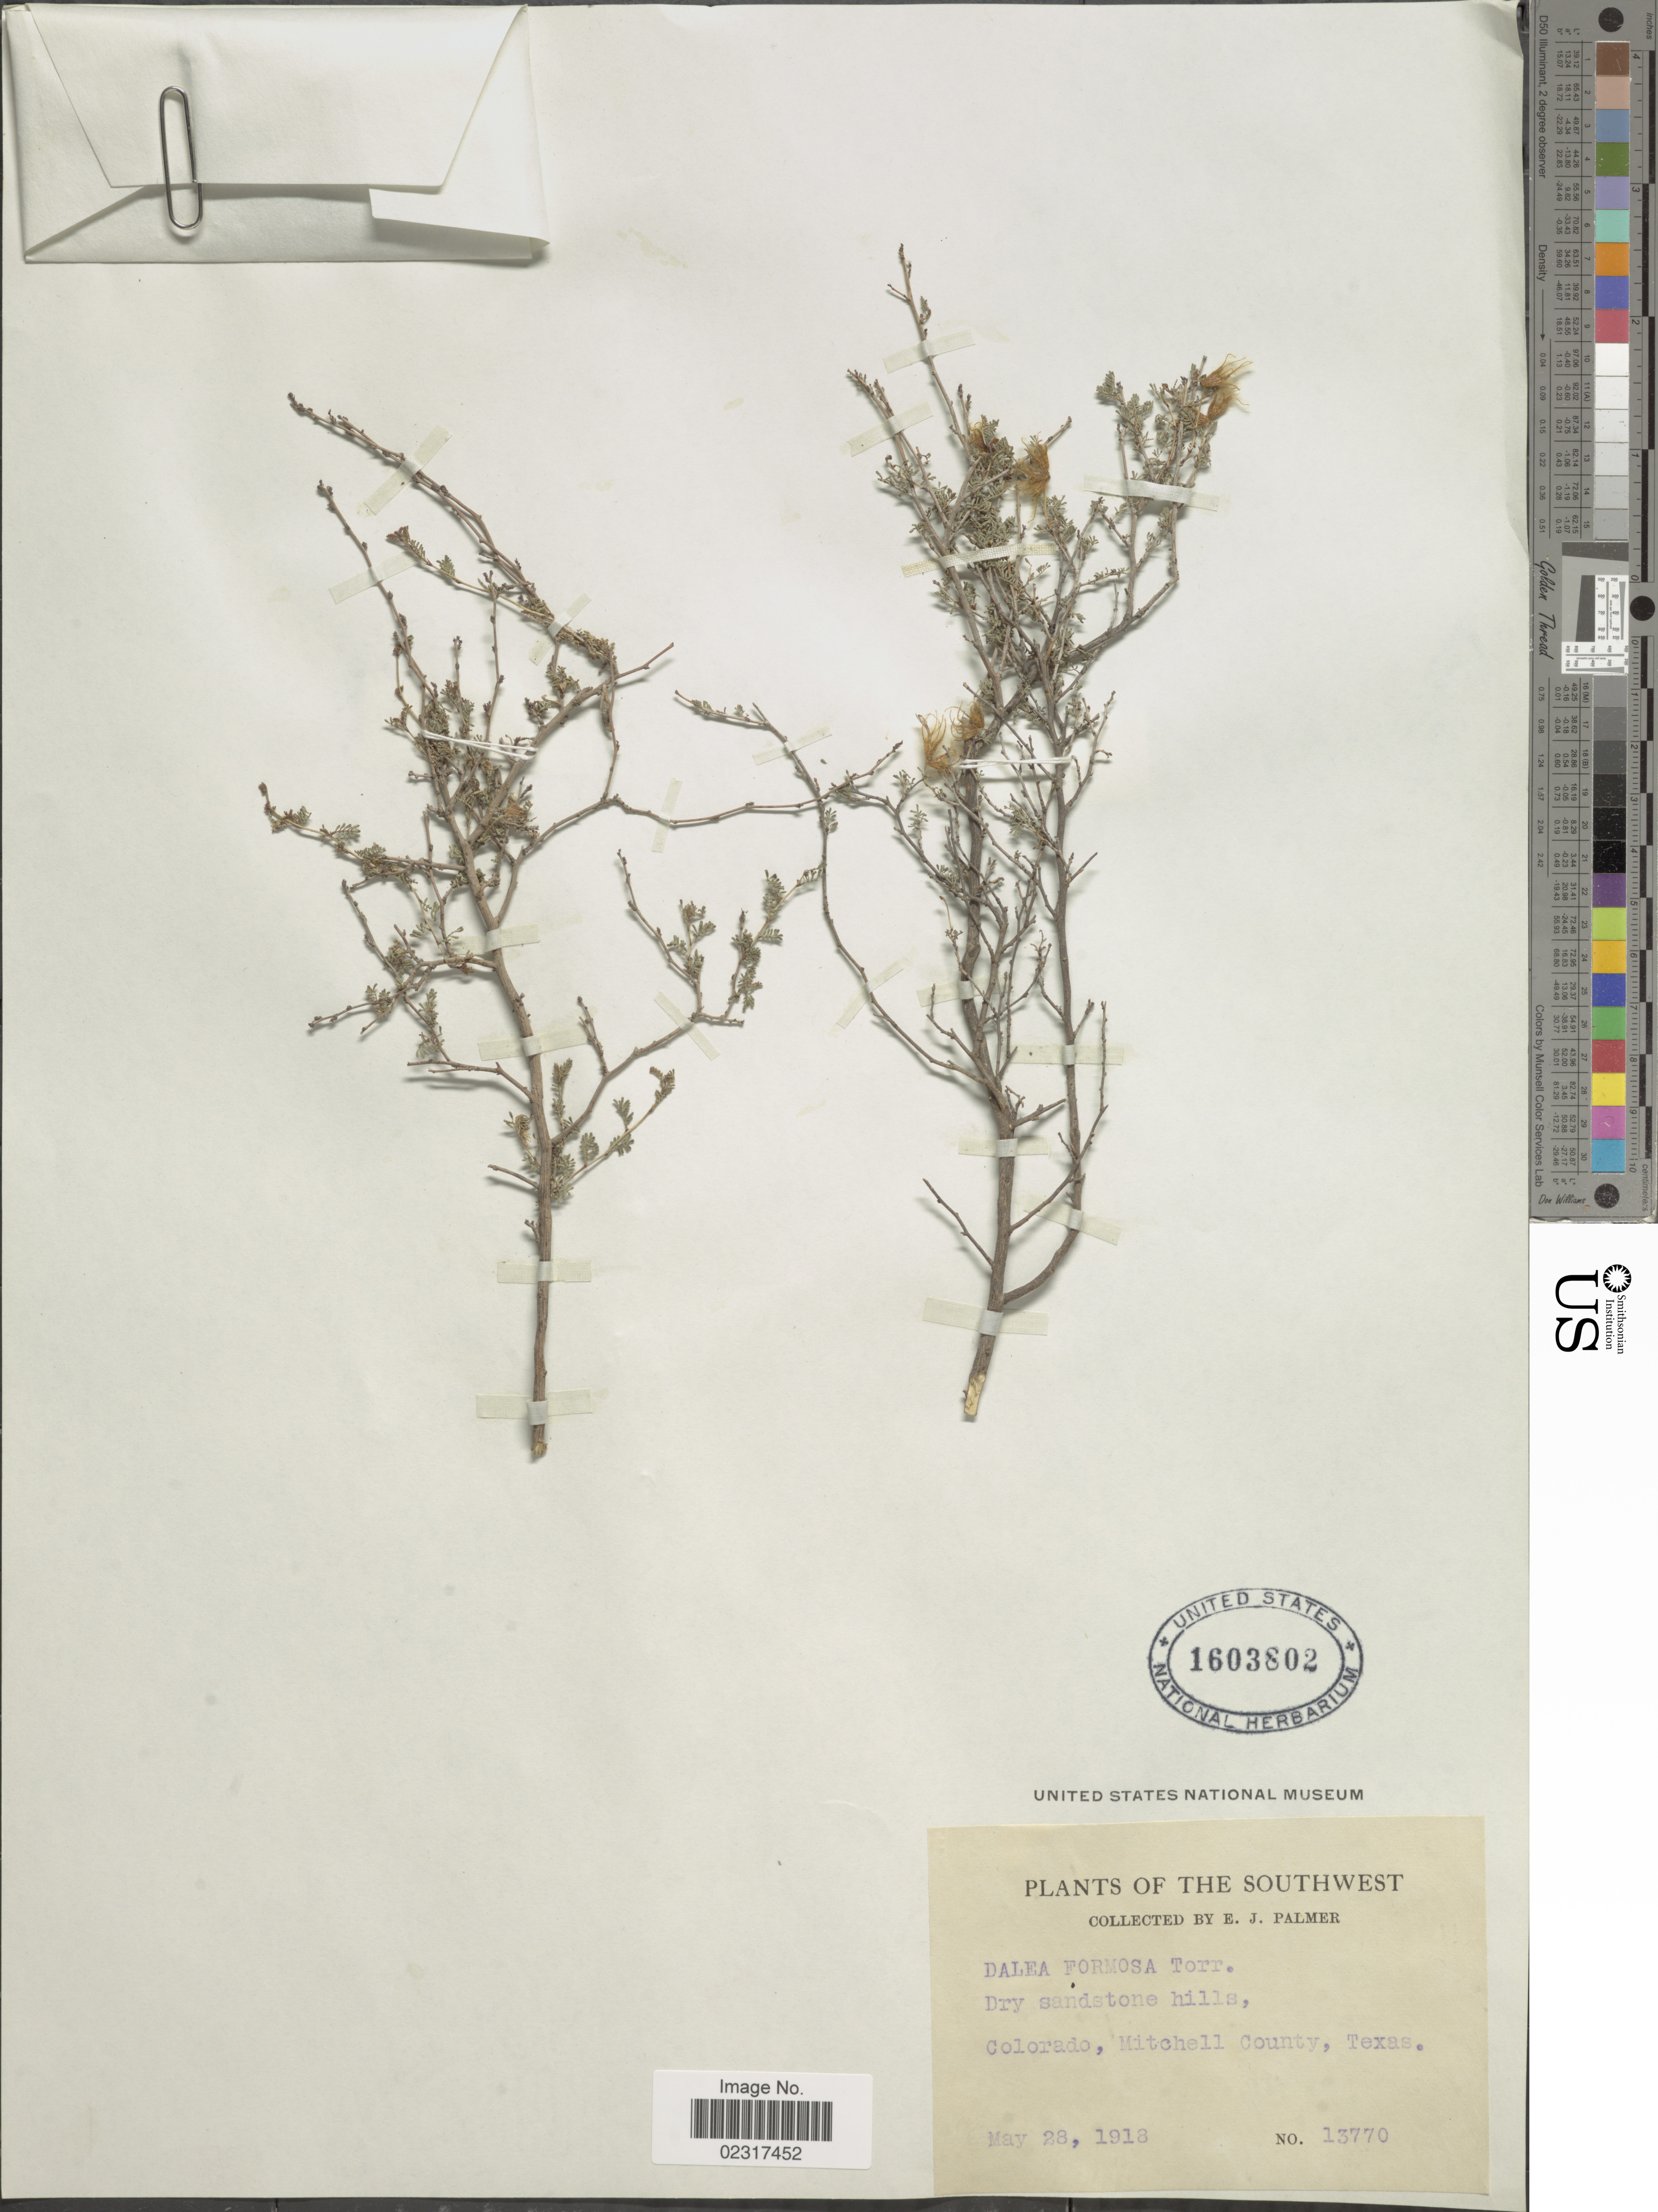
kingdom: Plantae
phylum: Tracheophyta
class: Magnoliopsida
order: Fabales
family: Fabaceae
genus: Dalea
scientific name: Dalea formosa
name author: Torr.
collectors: E. J. Palmer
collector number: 13770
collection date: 1918-05-28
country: United States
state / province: Texas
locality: Southwest, dry rocky hills, Colorado, Mitchell County.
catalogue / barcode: US 1603802